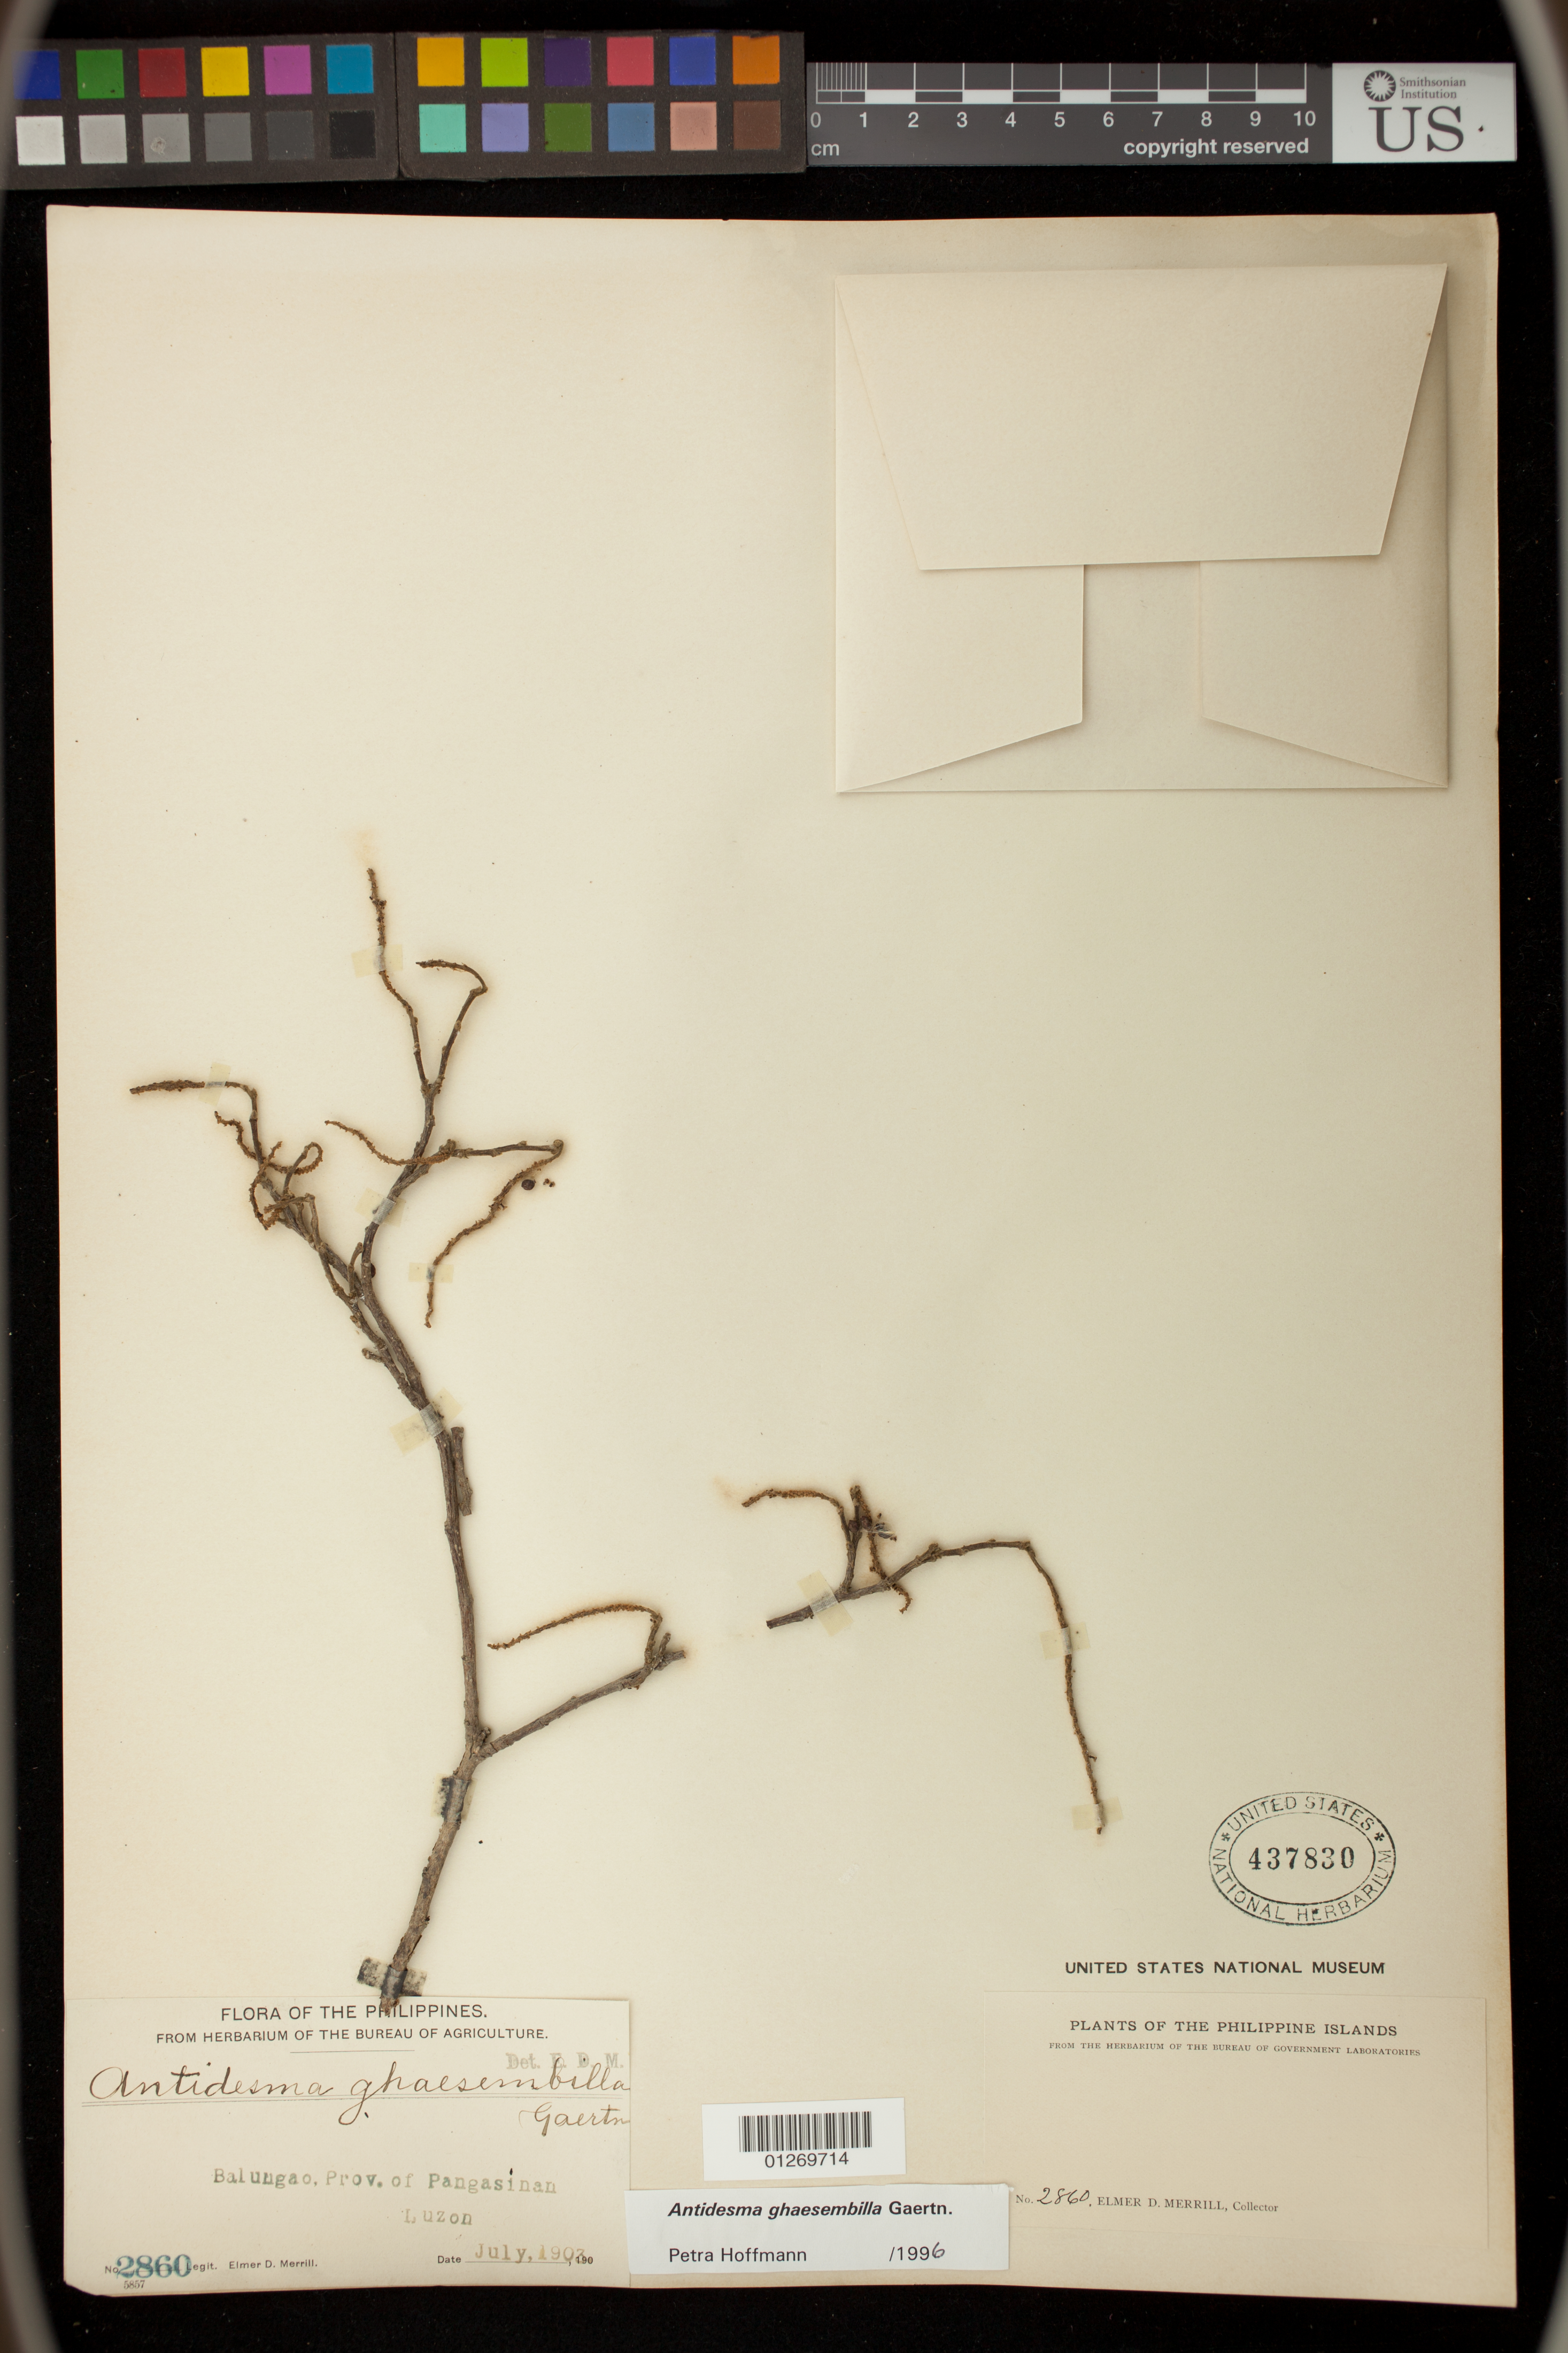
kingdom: Plantae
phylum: Tracheophyta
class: Magnoliopsida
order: Malpighiales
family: Phyllanthaceae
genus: Antidesma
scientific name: Antidesma ghaesembilla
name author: Gaertn.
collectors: E. D. Merrill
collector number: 2860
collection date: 1903-07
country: Philippines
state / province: Ilocos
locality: Balungao, Prov. of Pangasinan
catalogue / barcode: US 437830